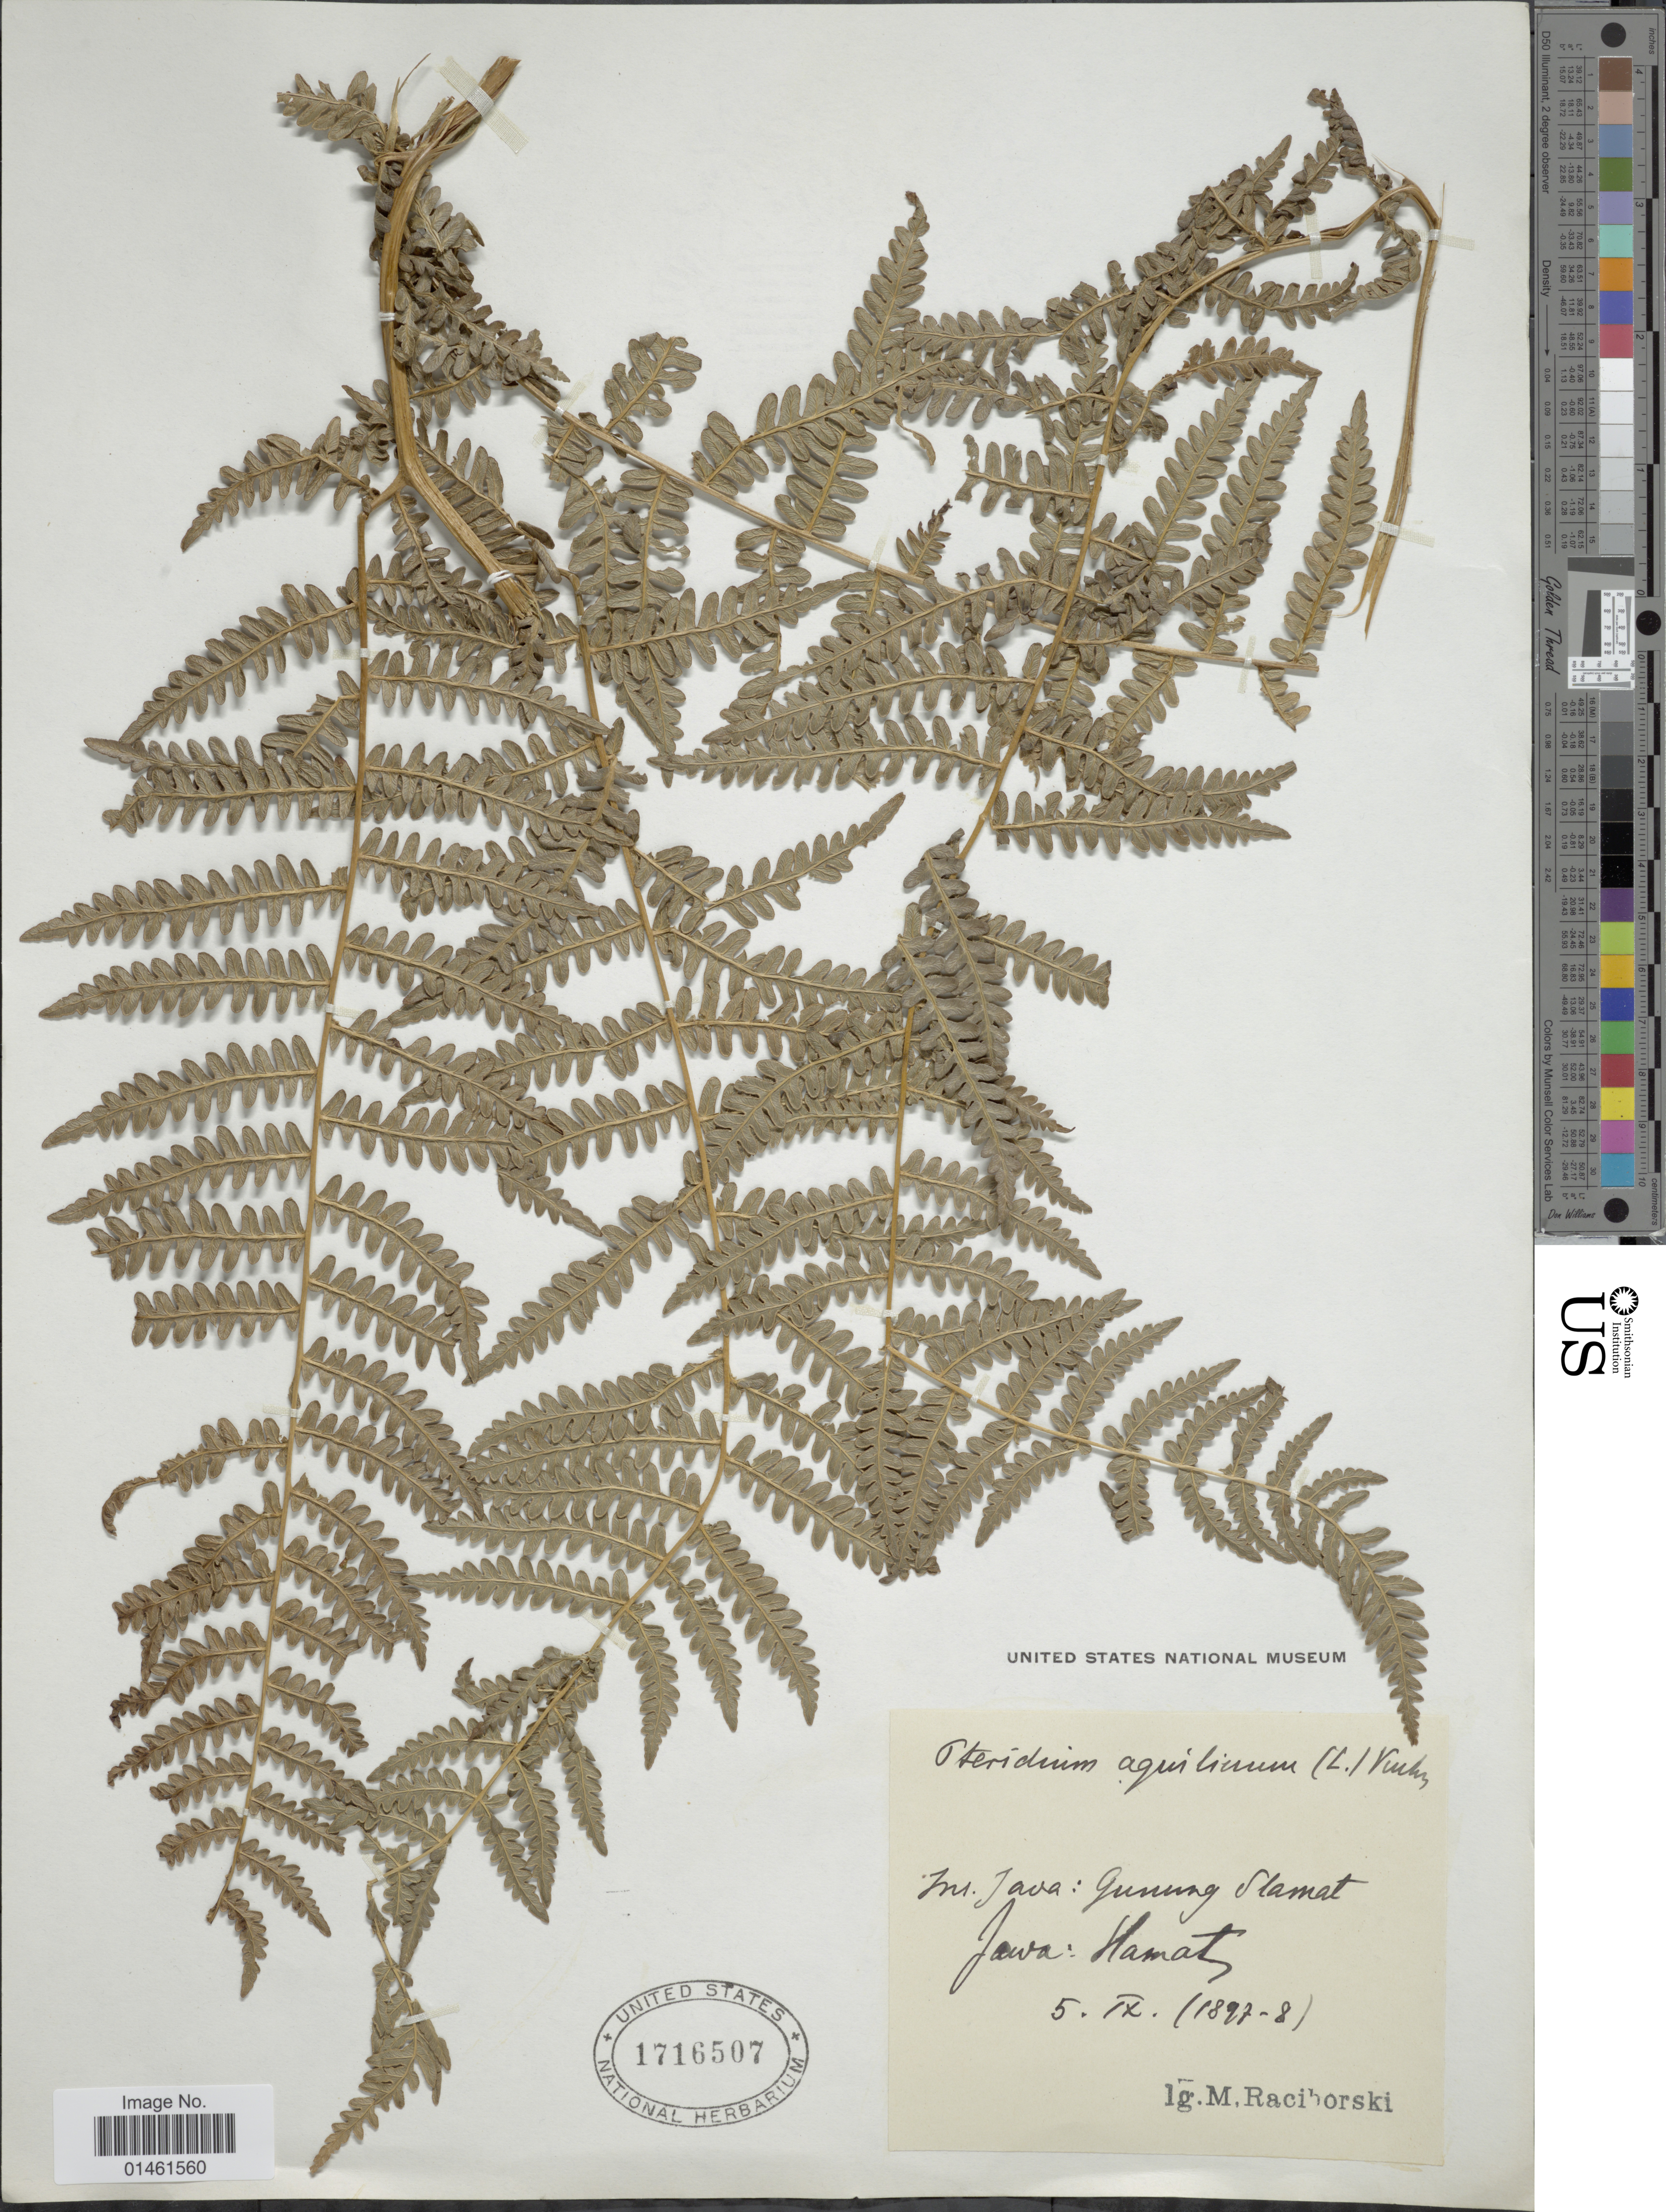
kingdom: Plantae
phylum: Tracheophyta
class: Polypodiopsida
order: Polypodiales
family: Dennstaedtiaceae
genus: Pteridium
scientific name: Pteridium aquilinum var. wightianum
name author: (J. Agardh) R.M. Tryon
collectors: M. Raciborski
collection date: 1897-09-05/1898-09-05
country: Indonesia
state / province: Java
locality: Ins. Java: Gunung Slamat, Java: Slamat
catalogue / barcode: US 1716507